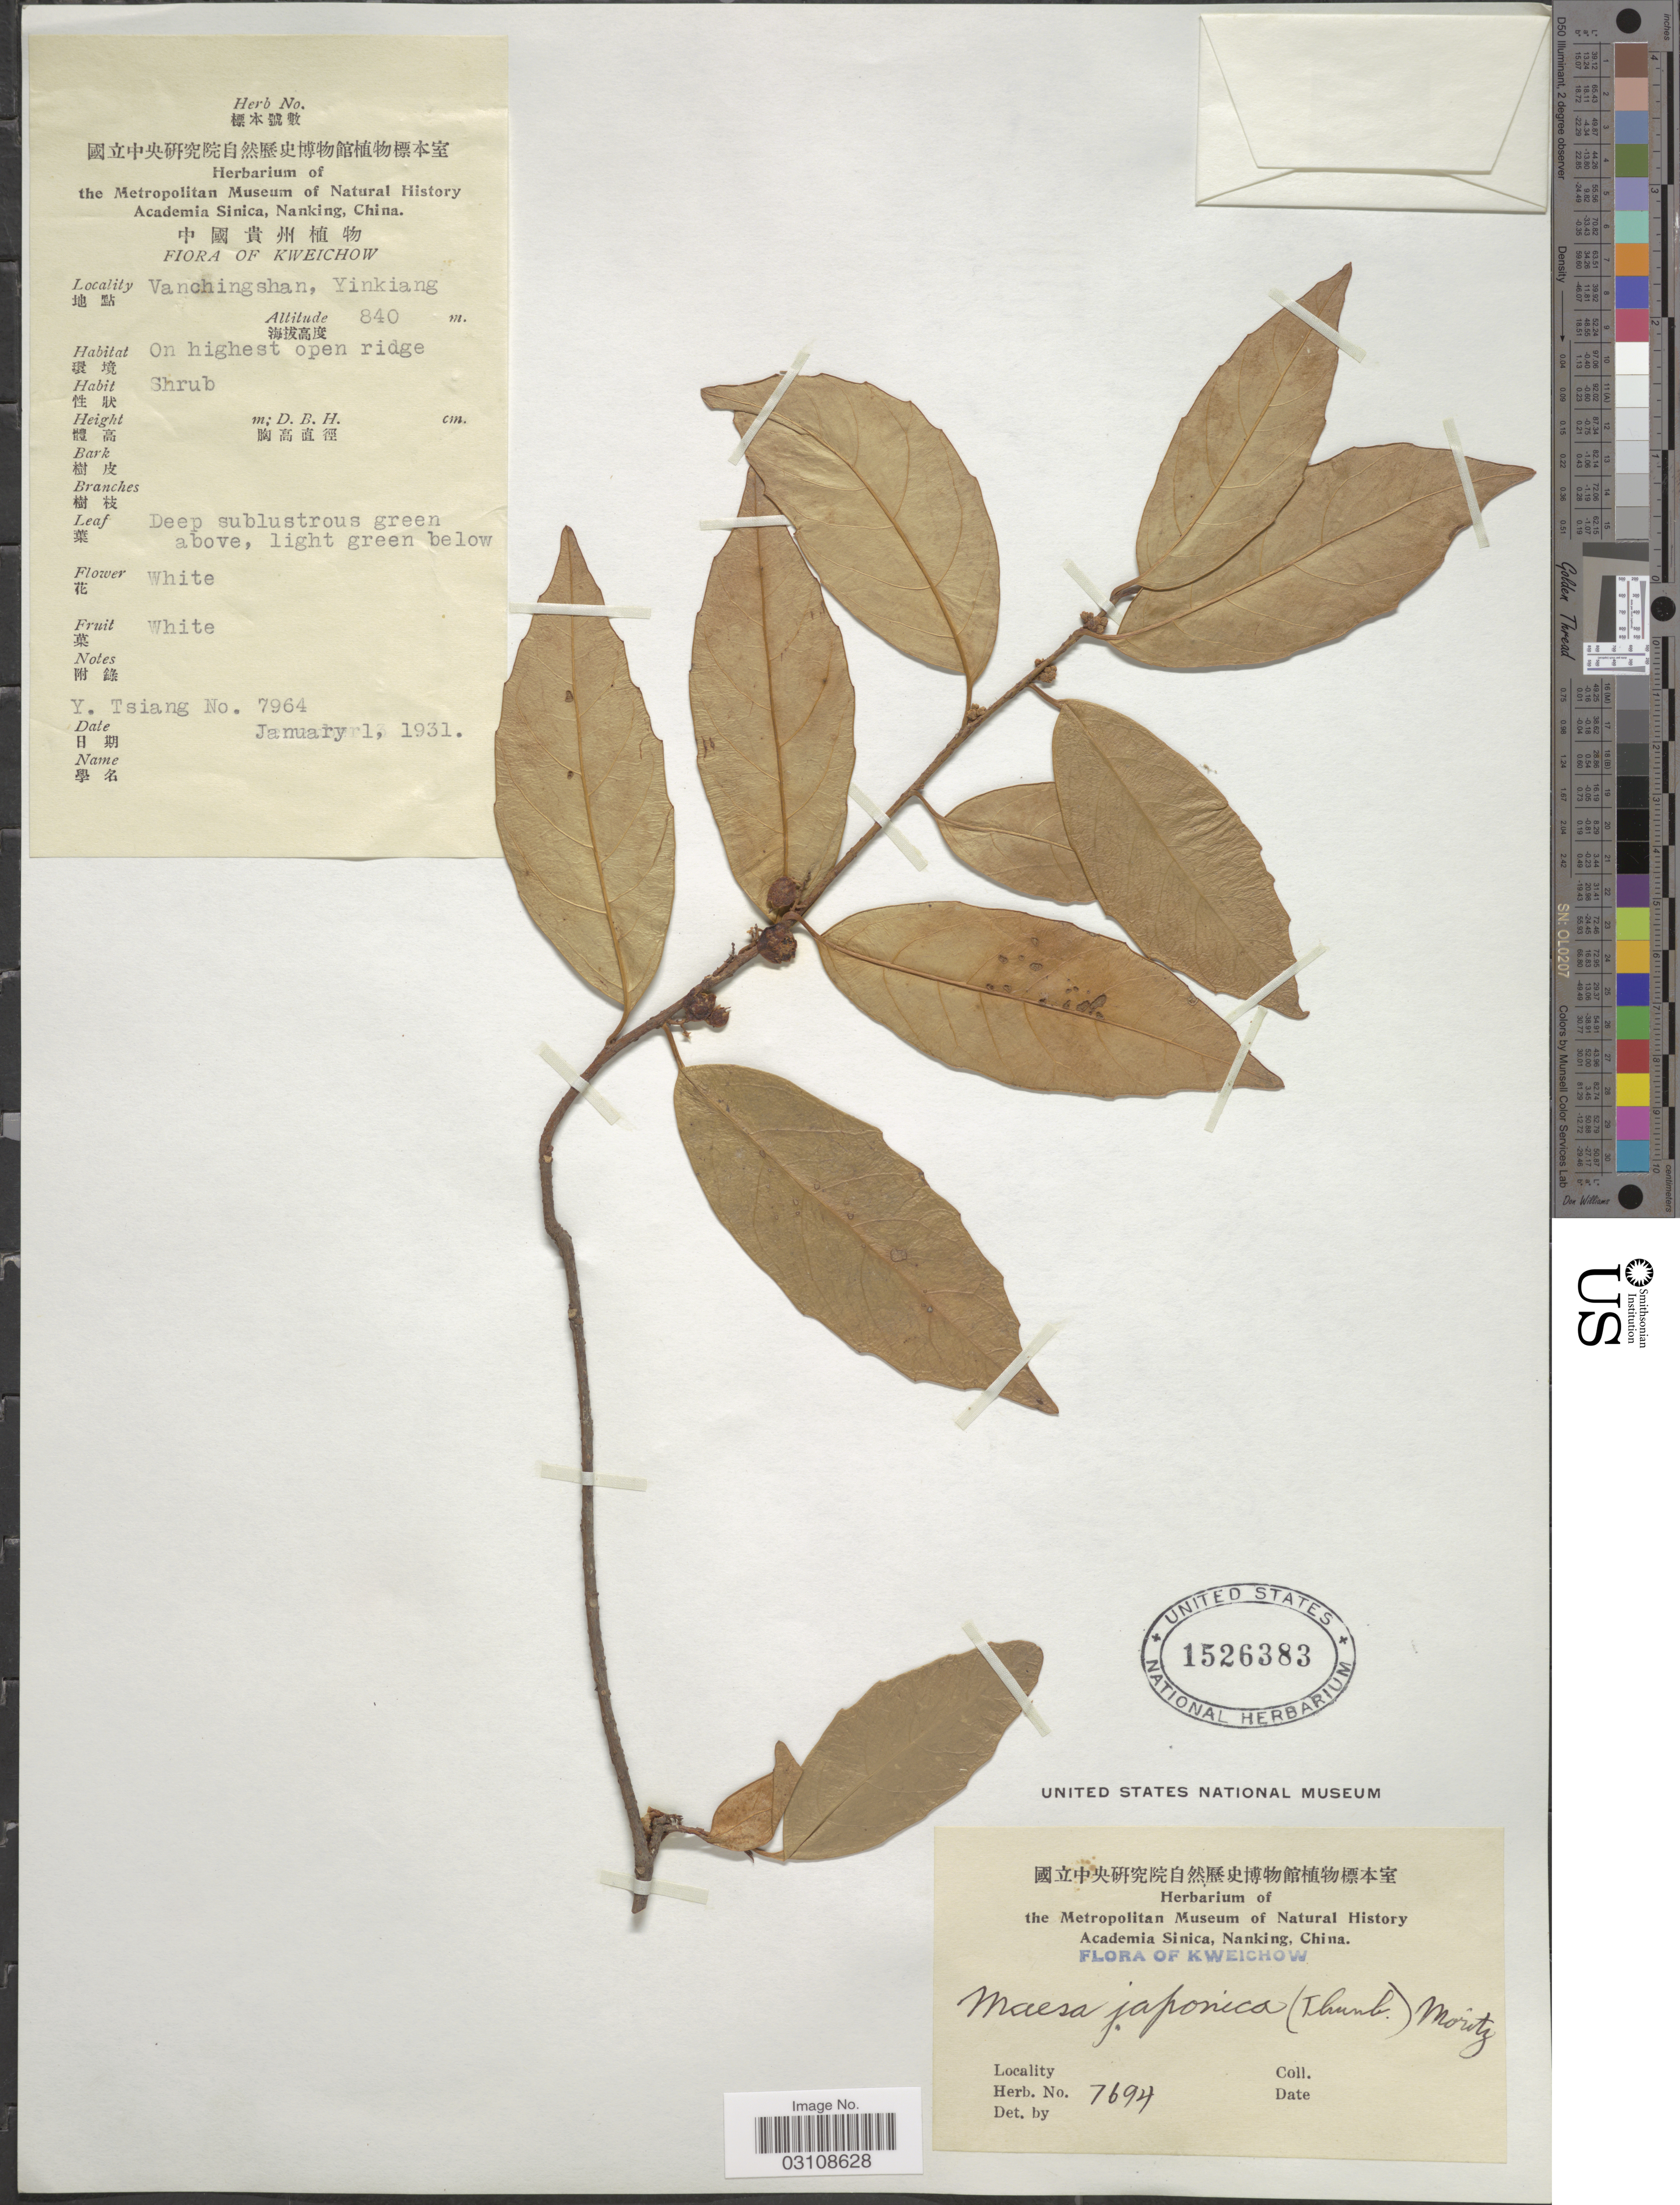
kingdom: Plantae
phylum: Tracheophyta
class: Magnoliopsida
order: Ericales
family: Primulaceae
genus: Maesa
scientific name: Maesa japonica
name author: Merr.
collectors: Y. Tsiang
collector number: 7964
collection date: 1931-01-01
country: China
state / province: Guizhou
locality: Kweichow. Vanchingshan, Yinkiang.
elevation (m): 840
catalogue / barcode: US 1526383